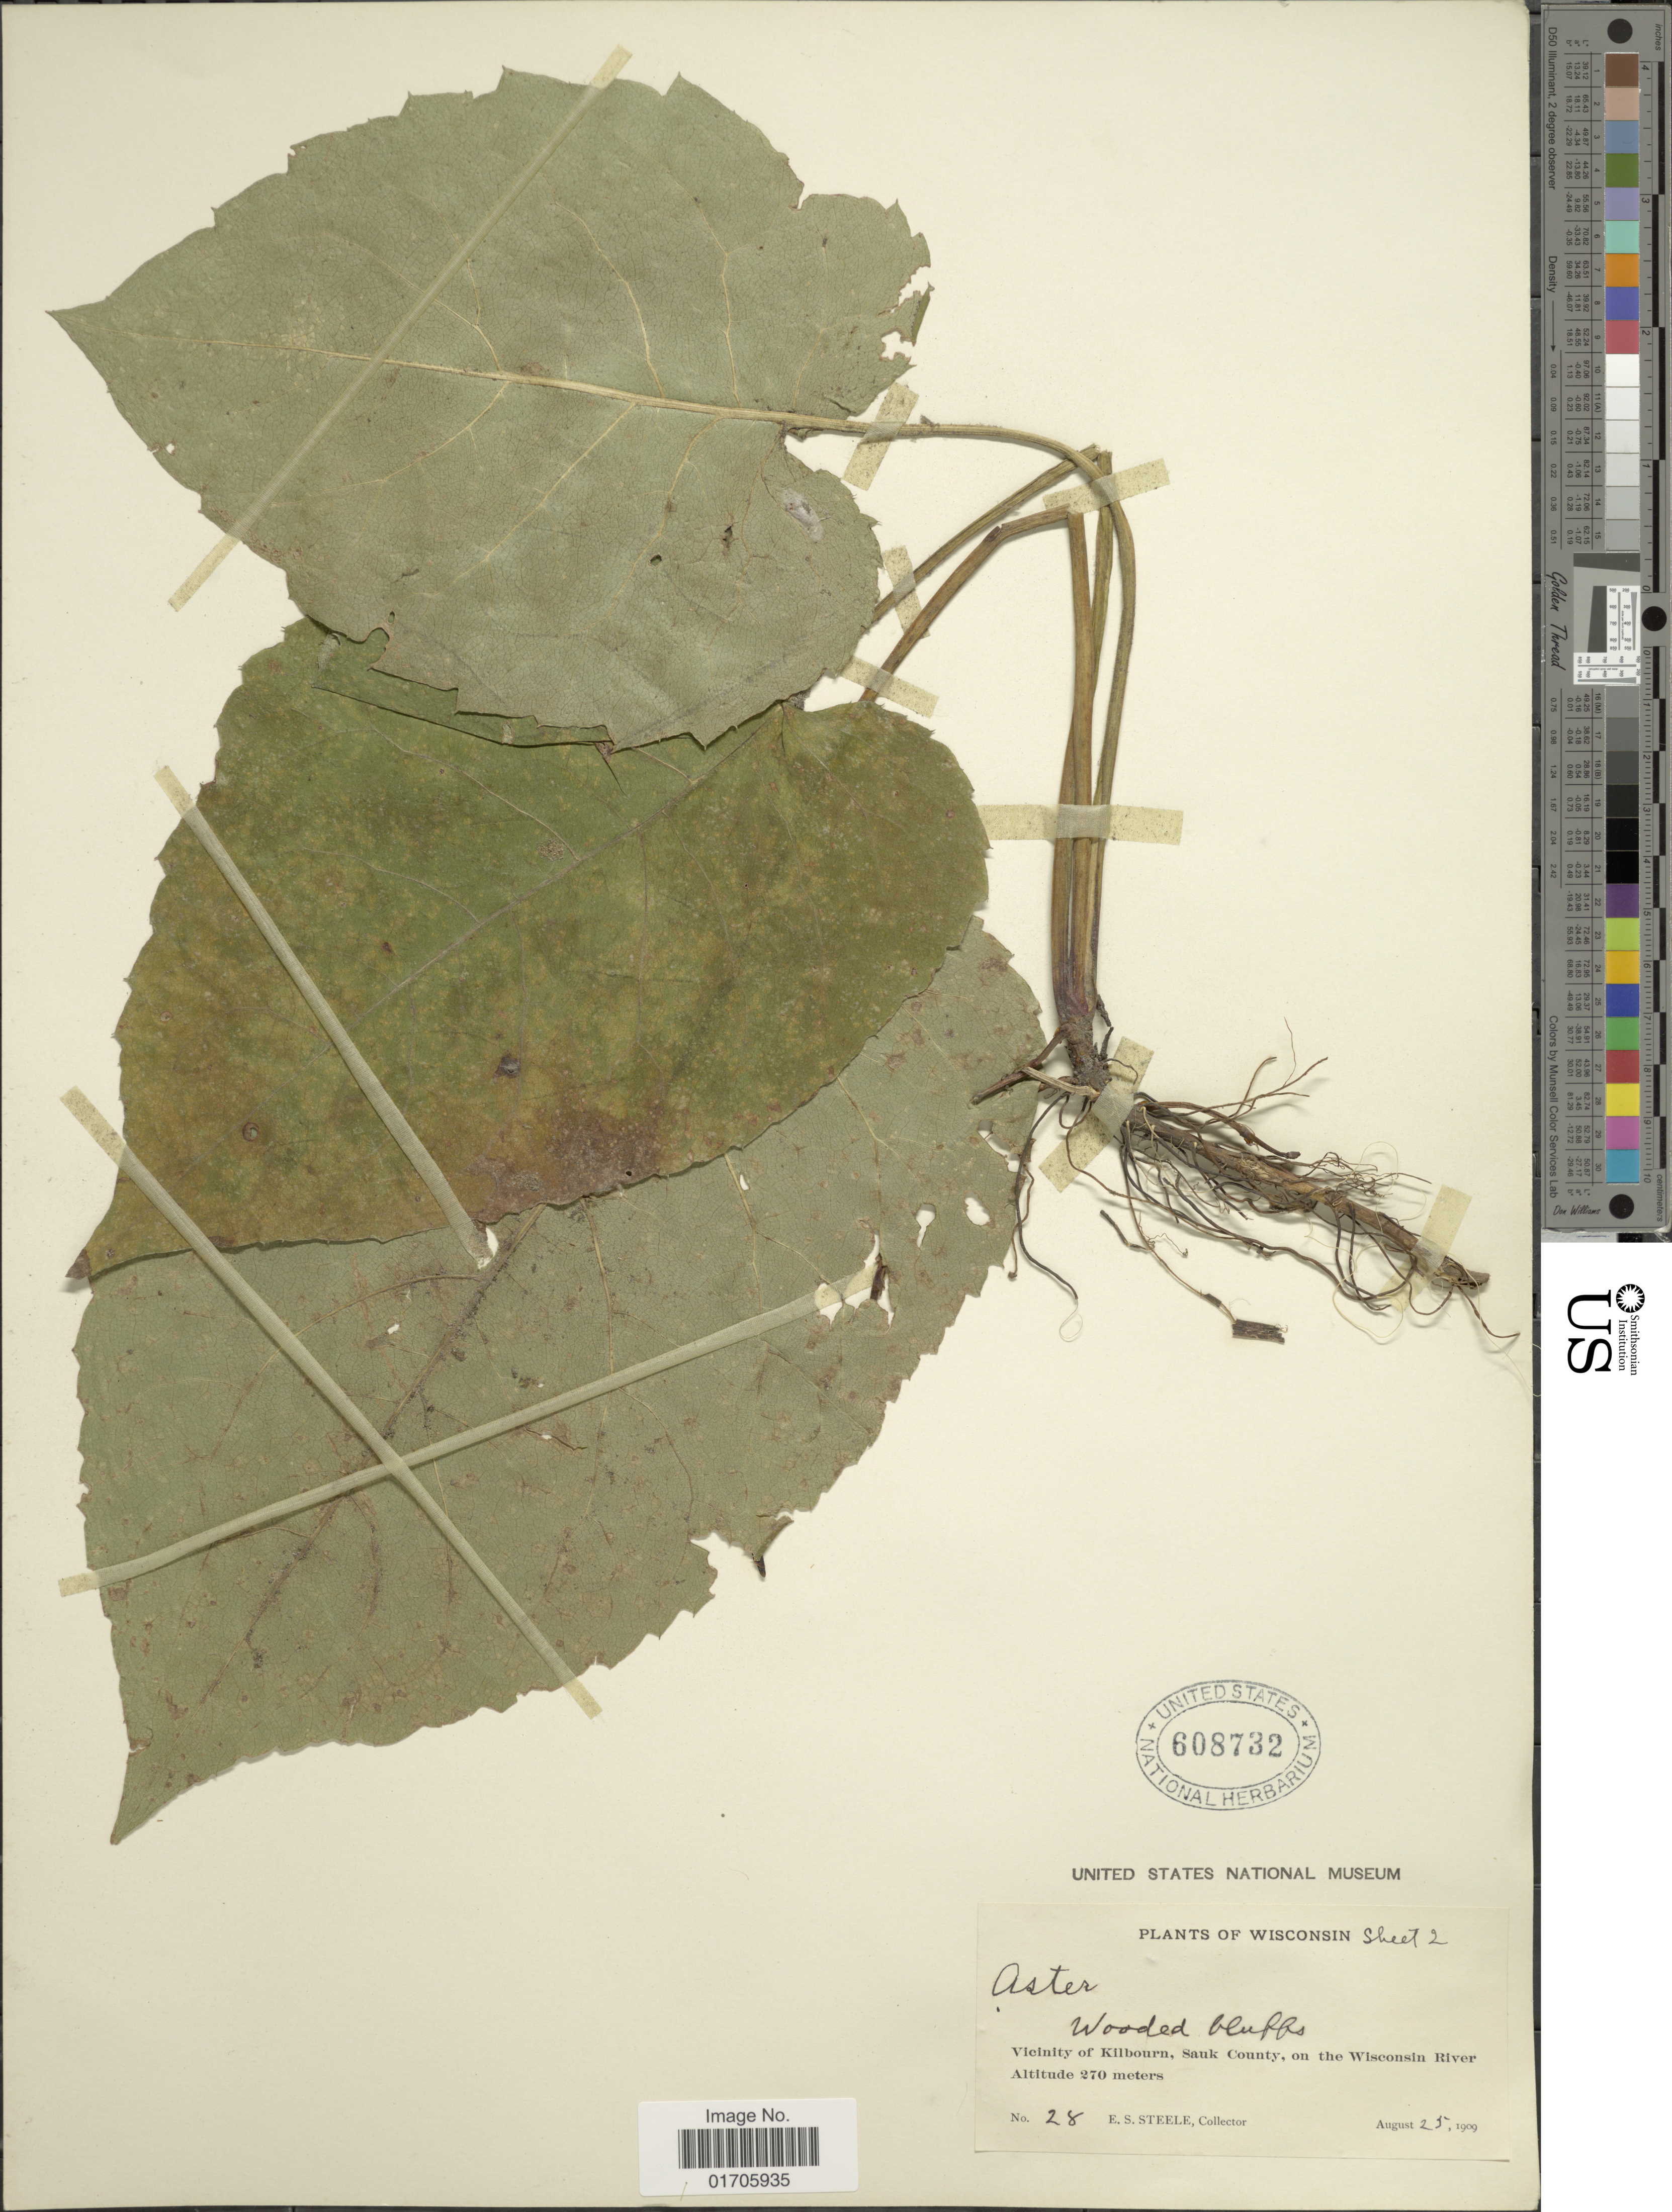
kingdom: Plantae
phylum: Tracheophyta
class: Magnoliopsida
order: Asterales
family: Asteraceae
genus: Eurybia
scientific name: Eurybia macrophylla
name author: (L.) Cass.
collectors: E. Steele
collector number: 28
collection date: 1909-08-25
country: United States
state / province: Wisconsin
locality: Wisconsin. Wooded bluffs. Vicinity of Kilbourn, Sauk County, on the Wisconsin River .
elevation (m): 270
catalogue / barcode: US 608732